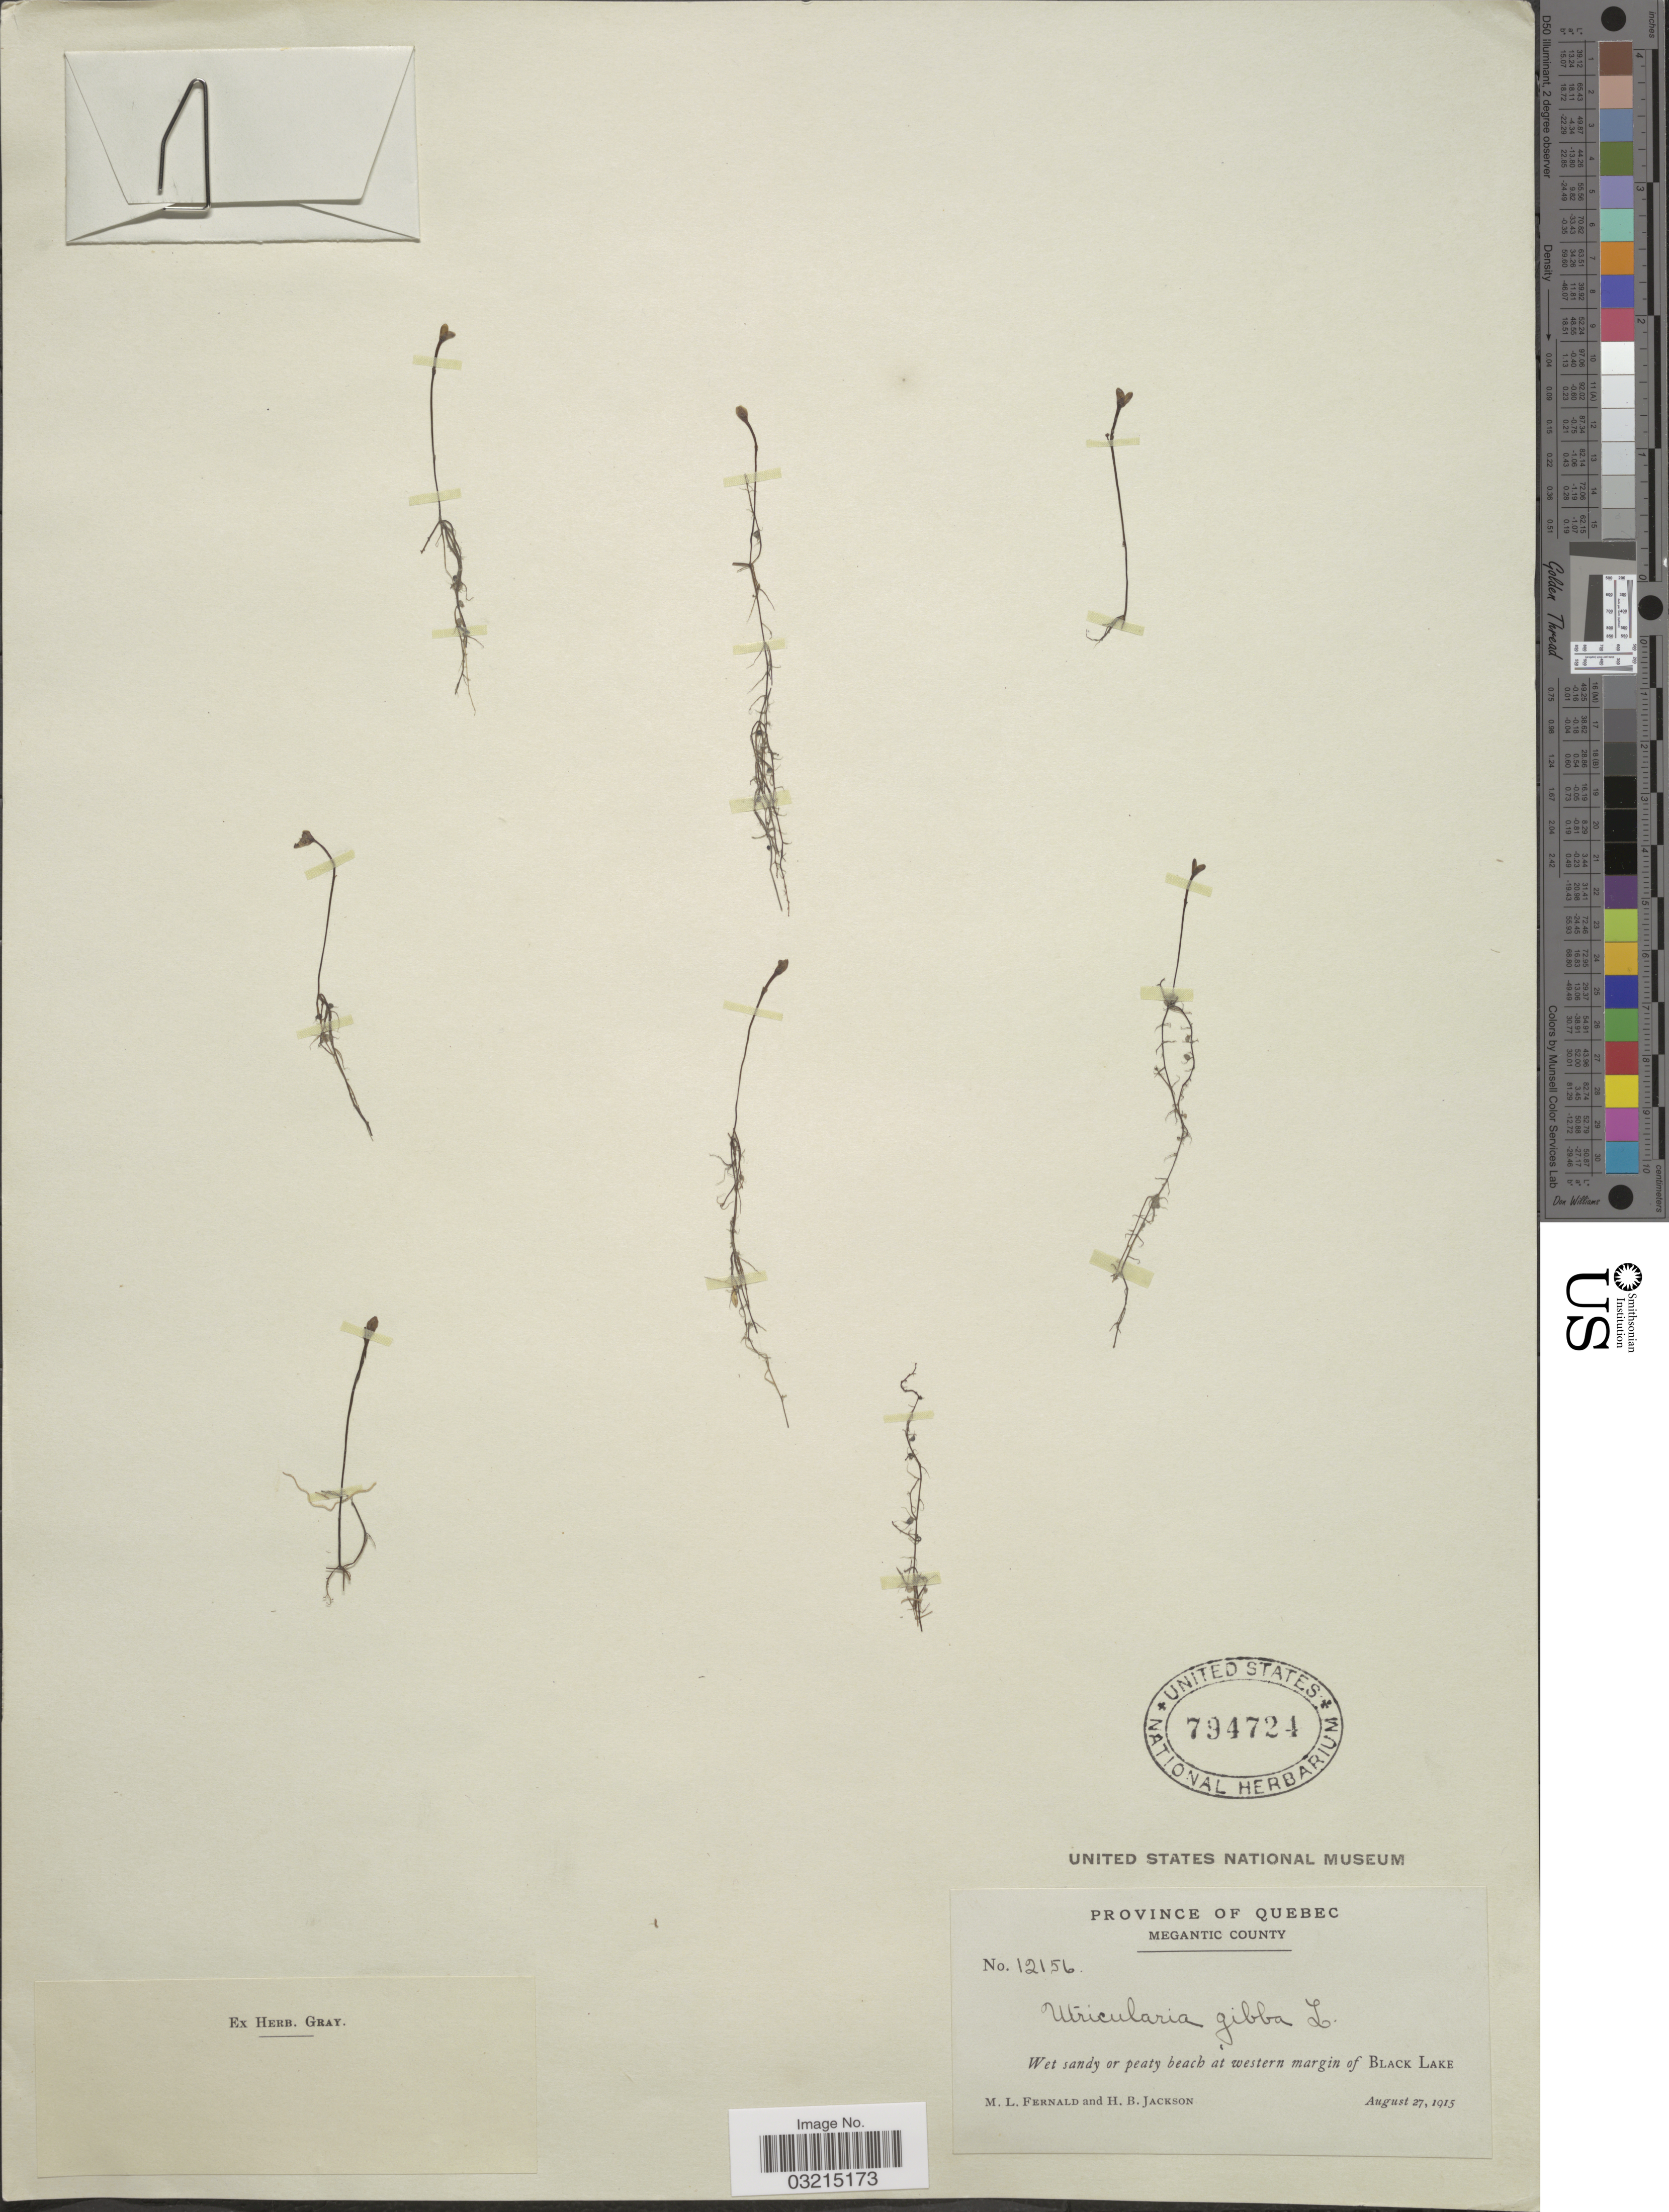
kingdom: Plantae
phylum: Tracheophyta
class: Magnoliopsida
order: Lamiales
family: Lentibulariaceae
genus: Utricularia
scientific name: Utricularia gibba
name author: L.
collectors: M. L. Fernald & H. Jackson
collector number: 12156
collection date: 1915-08-27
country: Canada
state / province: Quebec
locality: Megantic County. Wet sandy or peaty beach at western margin of Black Lake.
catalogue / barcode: US 794724